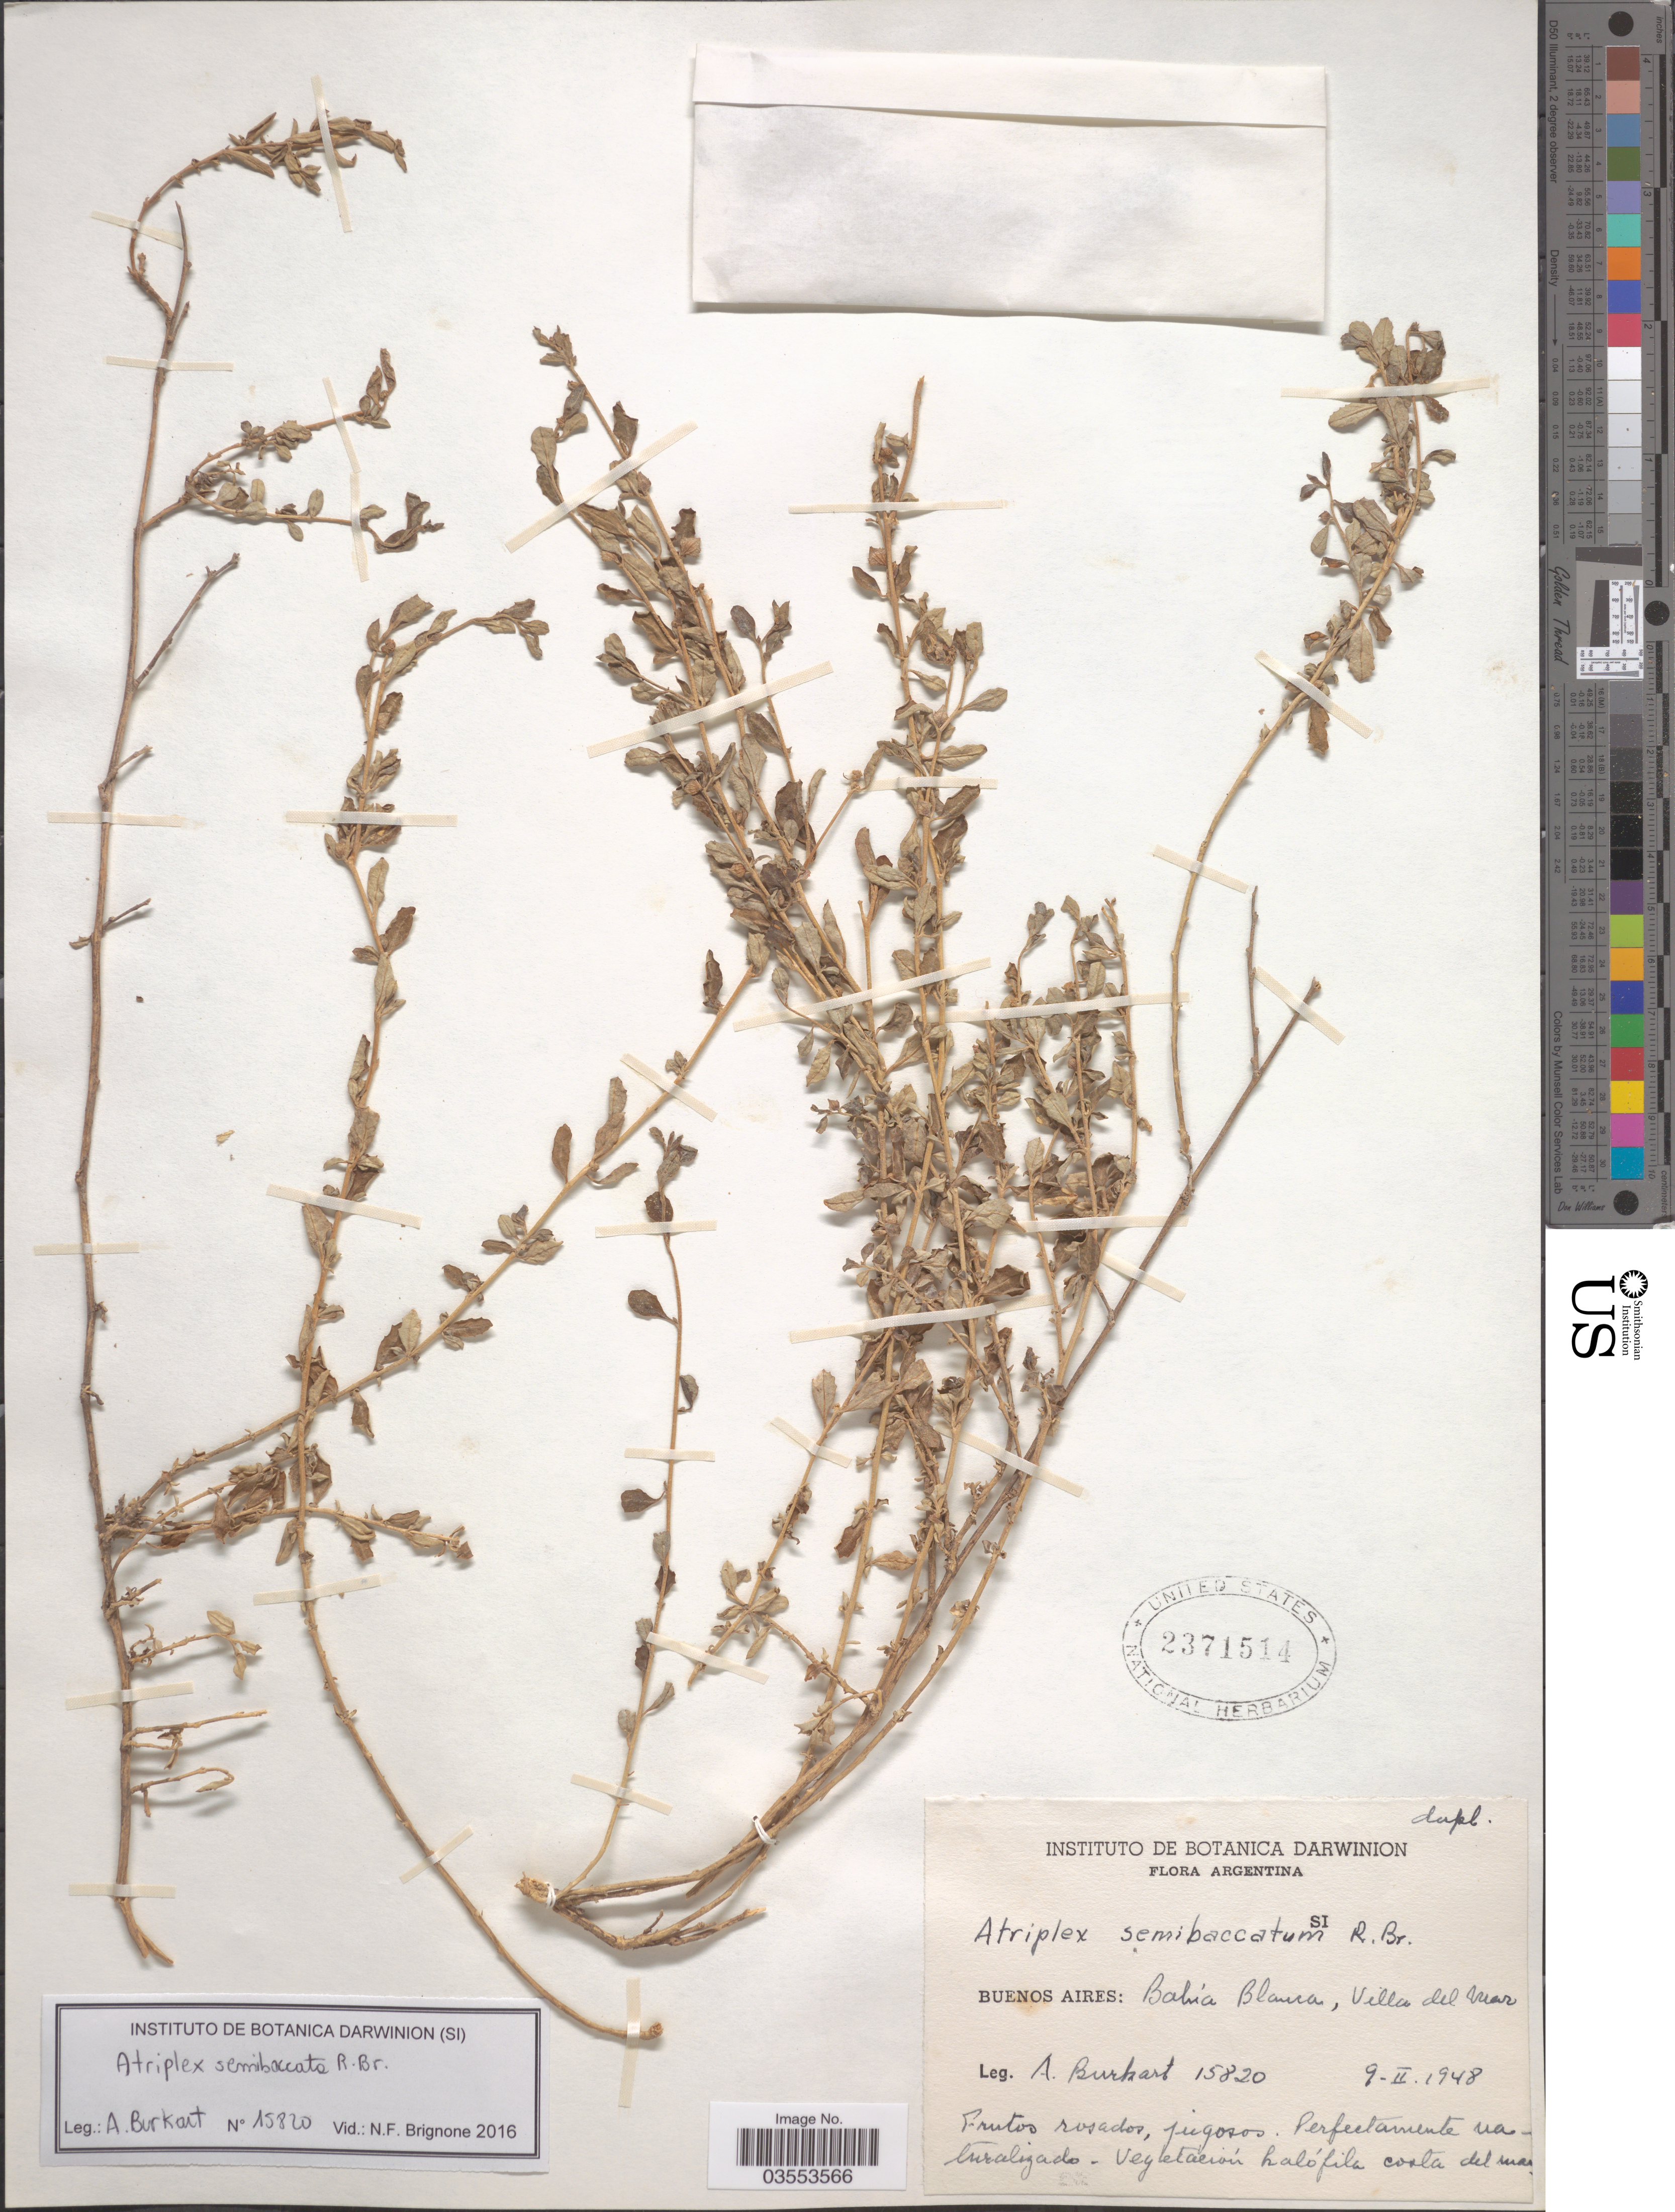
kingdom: Plantae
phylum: Tracheophyta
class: Magnoliopsida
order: Caryophyllales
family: Amaranthaceae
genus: Atriplex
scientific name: Atriplex semibaccata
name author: R. Br.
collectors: A. E. Burkart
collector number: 15820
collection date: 1948-02-09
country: Argentina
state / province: Buenos Aires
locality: Bahia Blanca, Villa del Mar.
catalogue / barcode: US 2371514